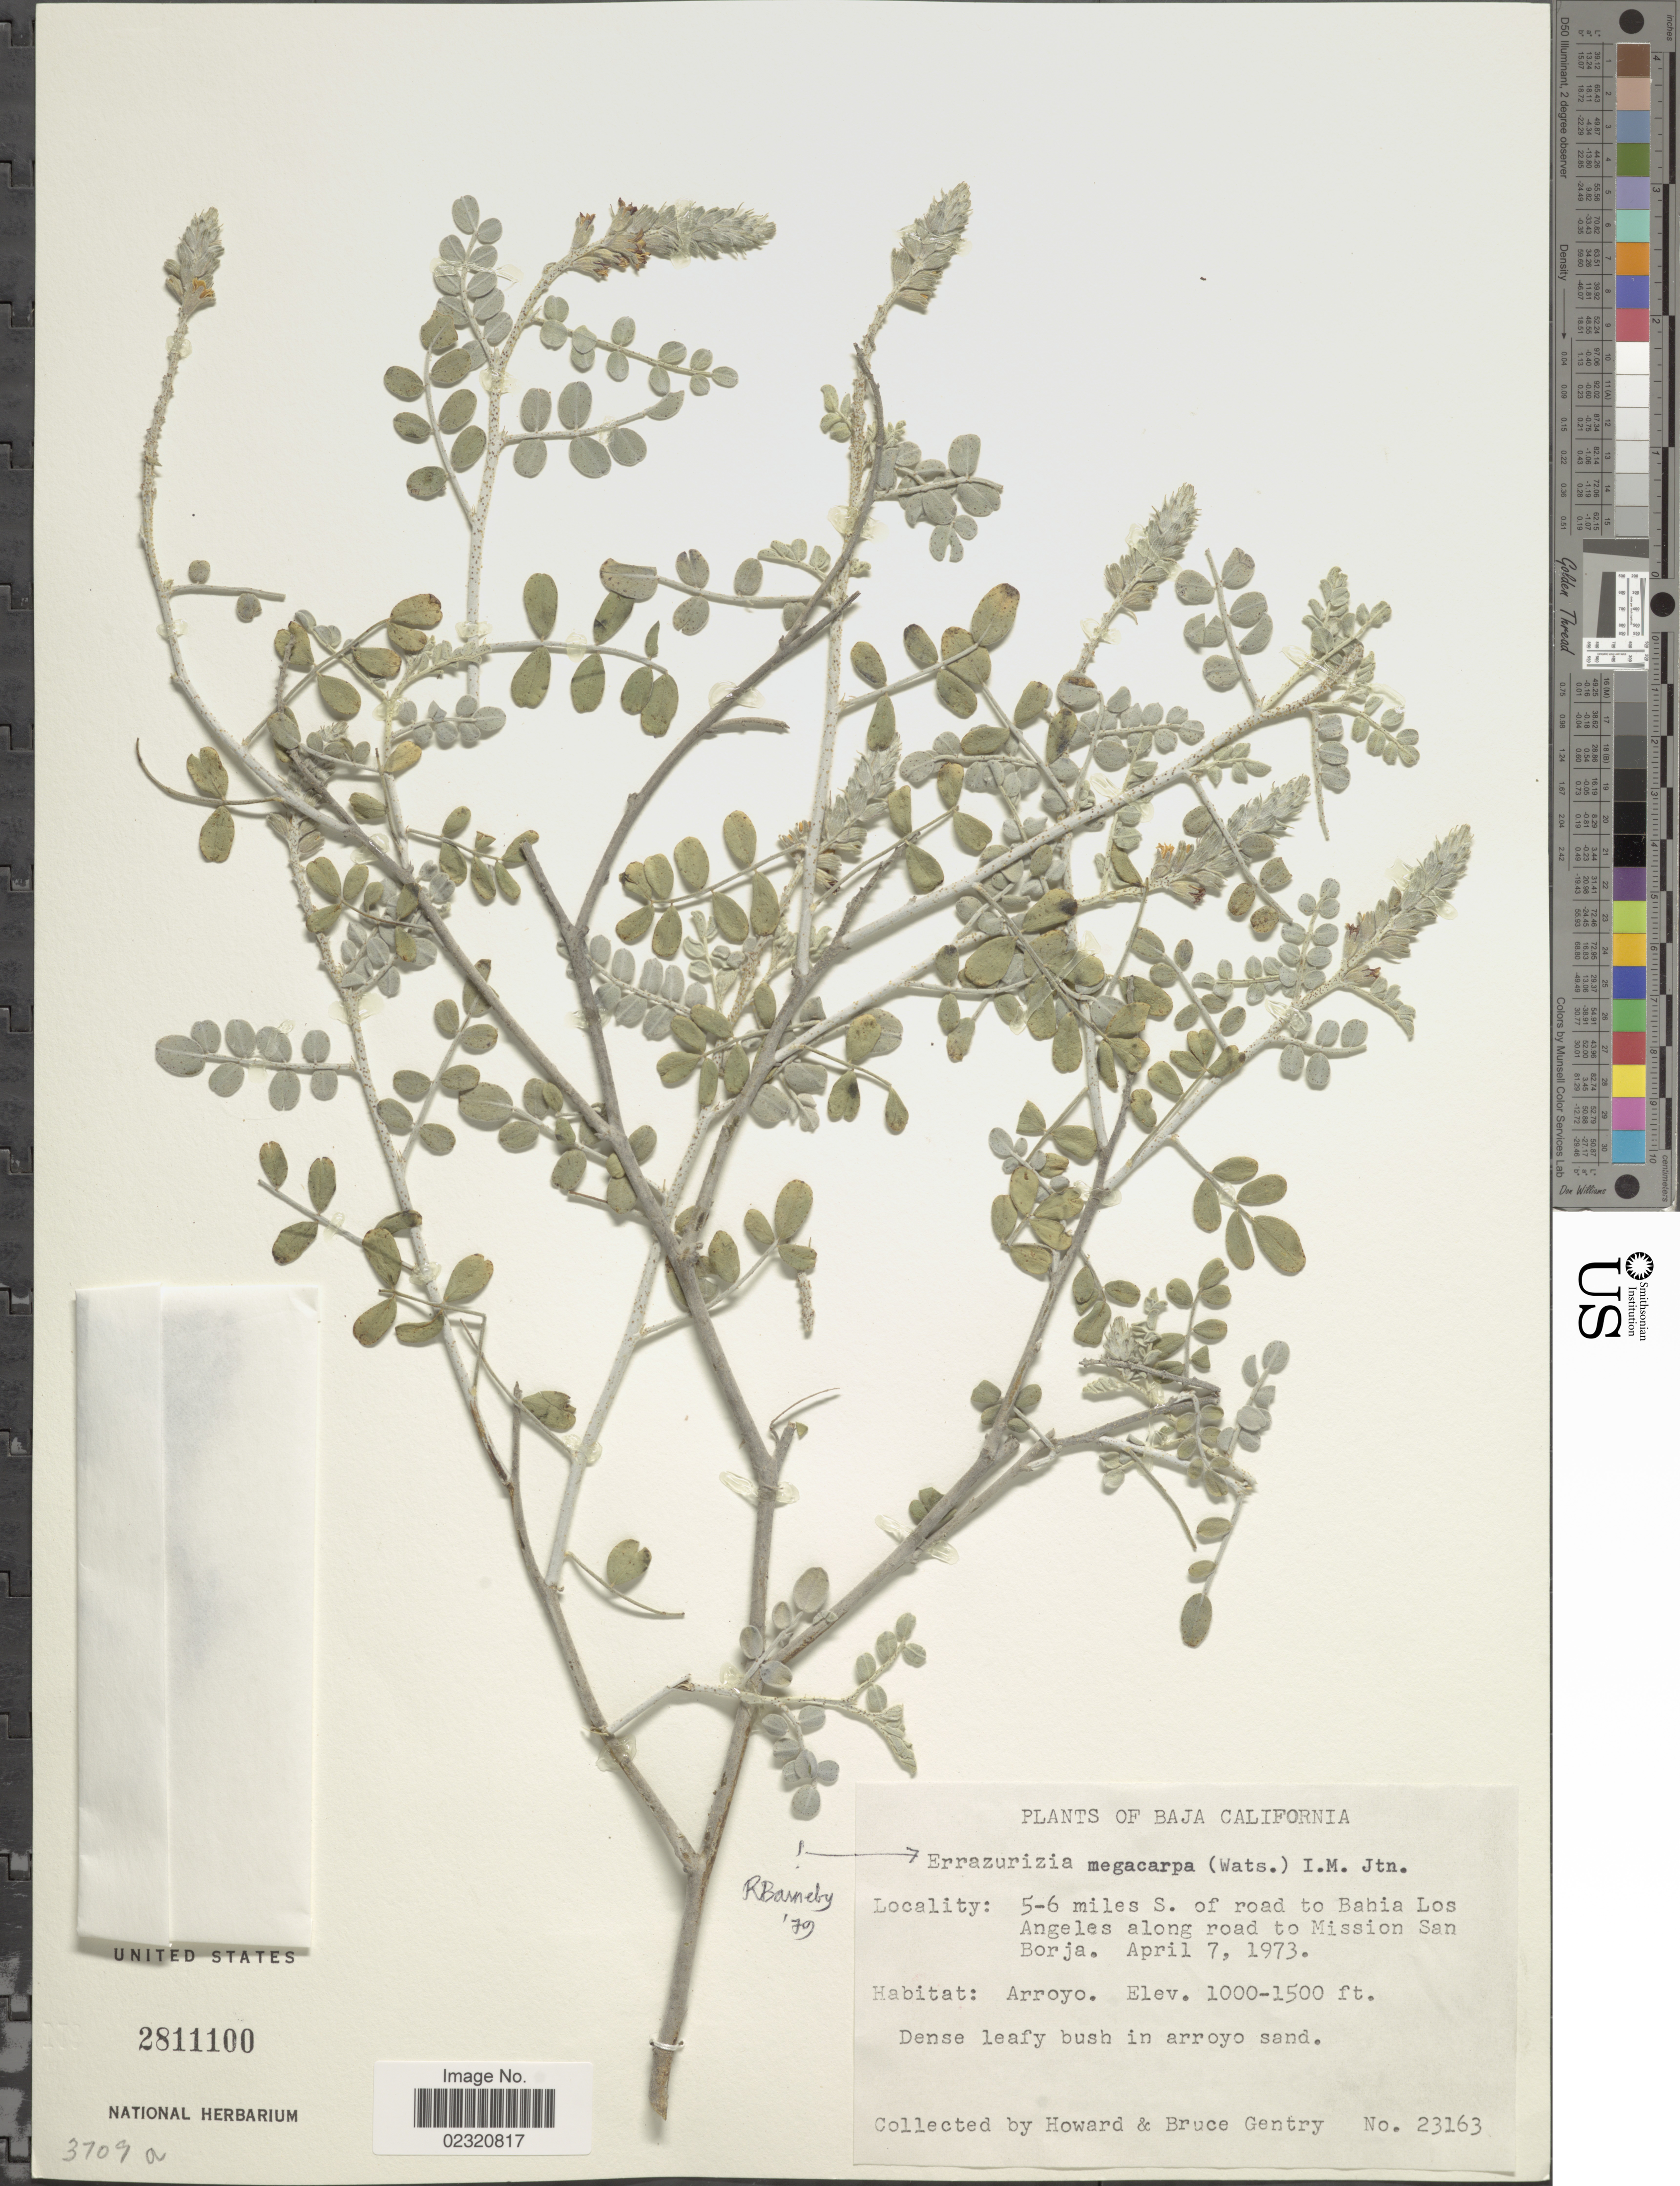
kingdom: Plantae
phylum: Tracheophyta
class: Magnoliopsida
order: Fabales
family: Fabaceae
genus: Errazurizia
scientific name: Errazurizia megacarpa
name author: I.M. Johnst.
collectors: H. S. Gentry & B. Gentry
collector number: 23163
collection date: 1973-04-07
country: Mexico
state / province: Baja California Norte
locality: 5-6 miles S. of road to Bahia Los Angeles along road to Mission San Borja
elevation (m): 305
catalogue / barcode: US 2811100